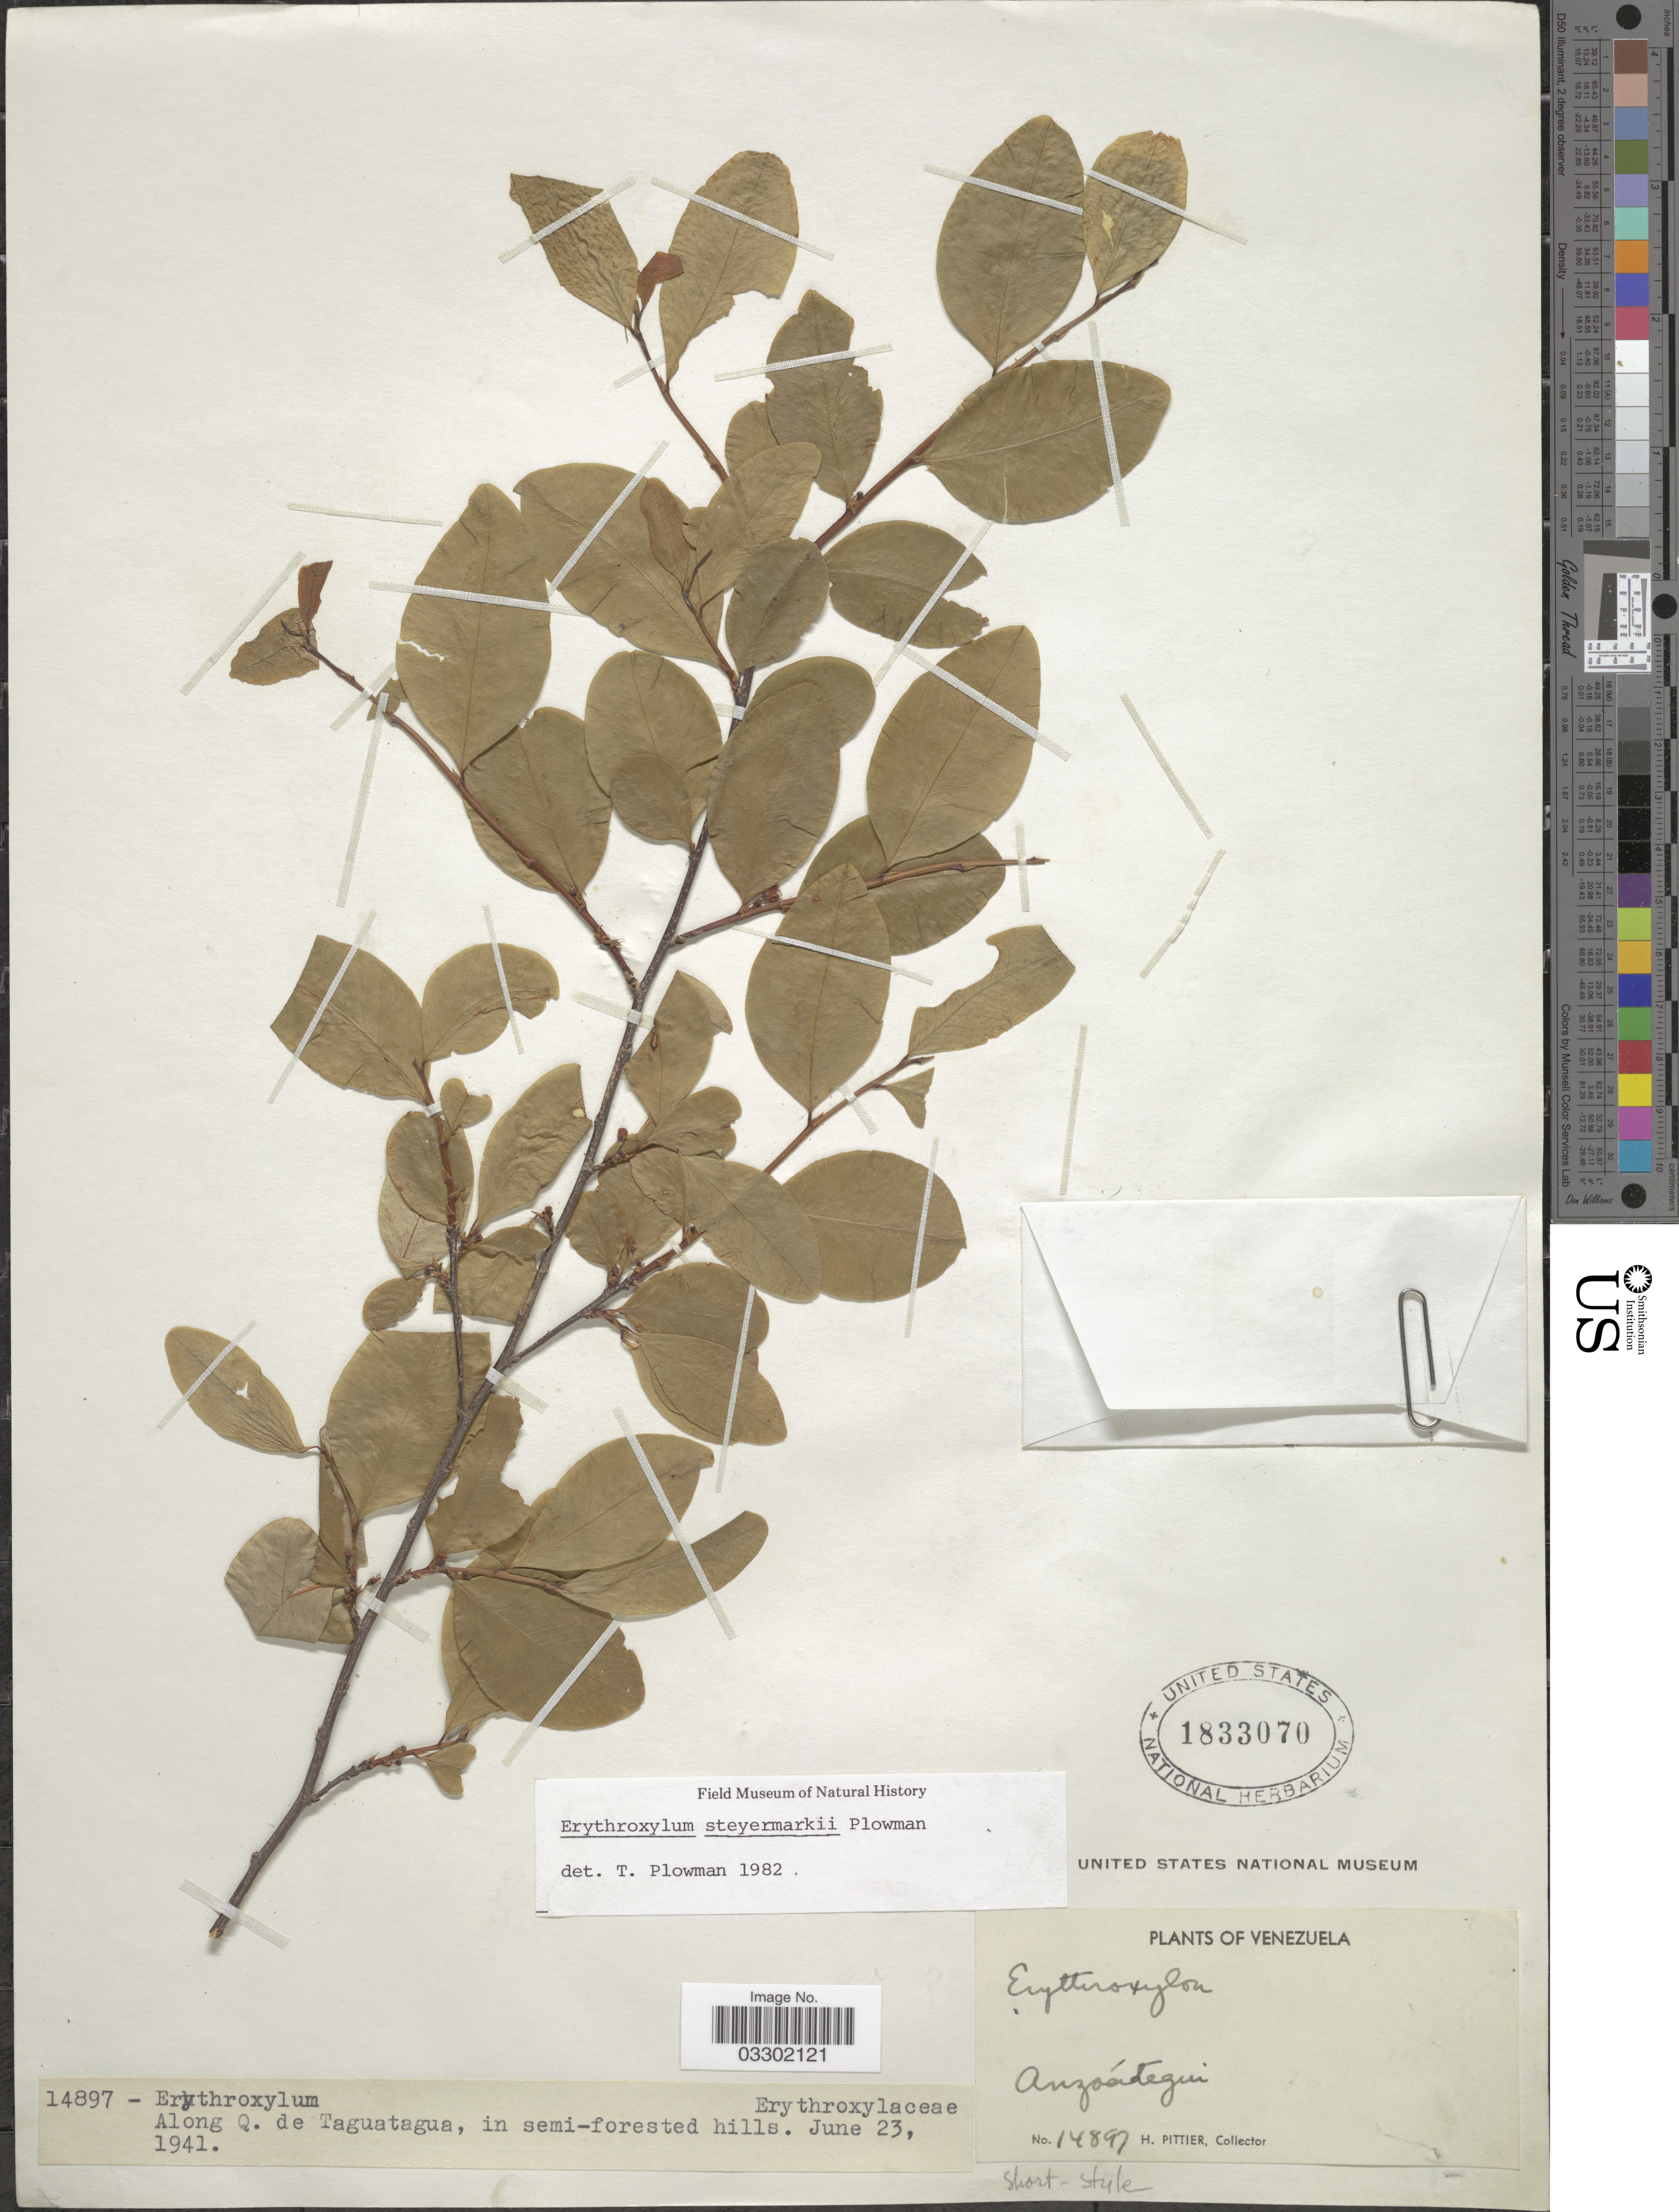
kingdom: Plantae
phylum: Tracheophyta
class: Magnoliopsida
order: Malpighiales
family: Erythroxylaceae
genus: Erythroxylum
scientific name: Erythroxylum steyermarkii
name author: Plowman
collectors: H. F. Pittier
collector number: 14897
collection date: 1941-06-23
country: Venezuela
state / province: Anzoategui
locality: Along Q. de Taguatagua, in semi-forested hills.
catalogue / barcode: US 1833070